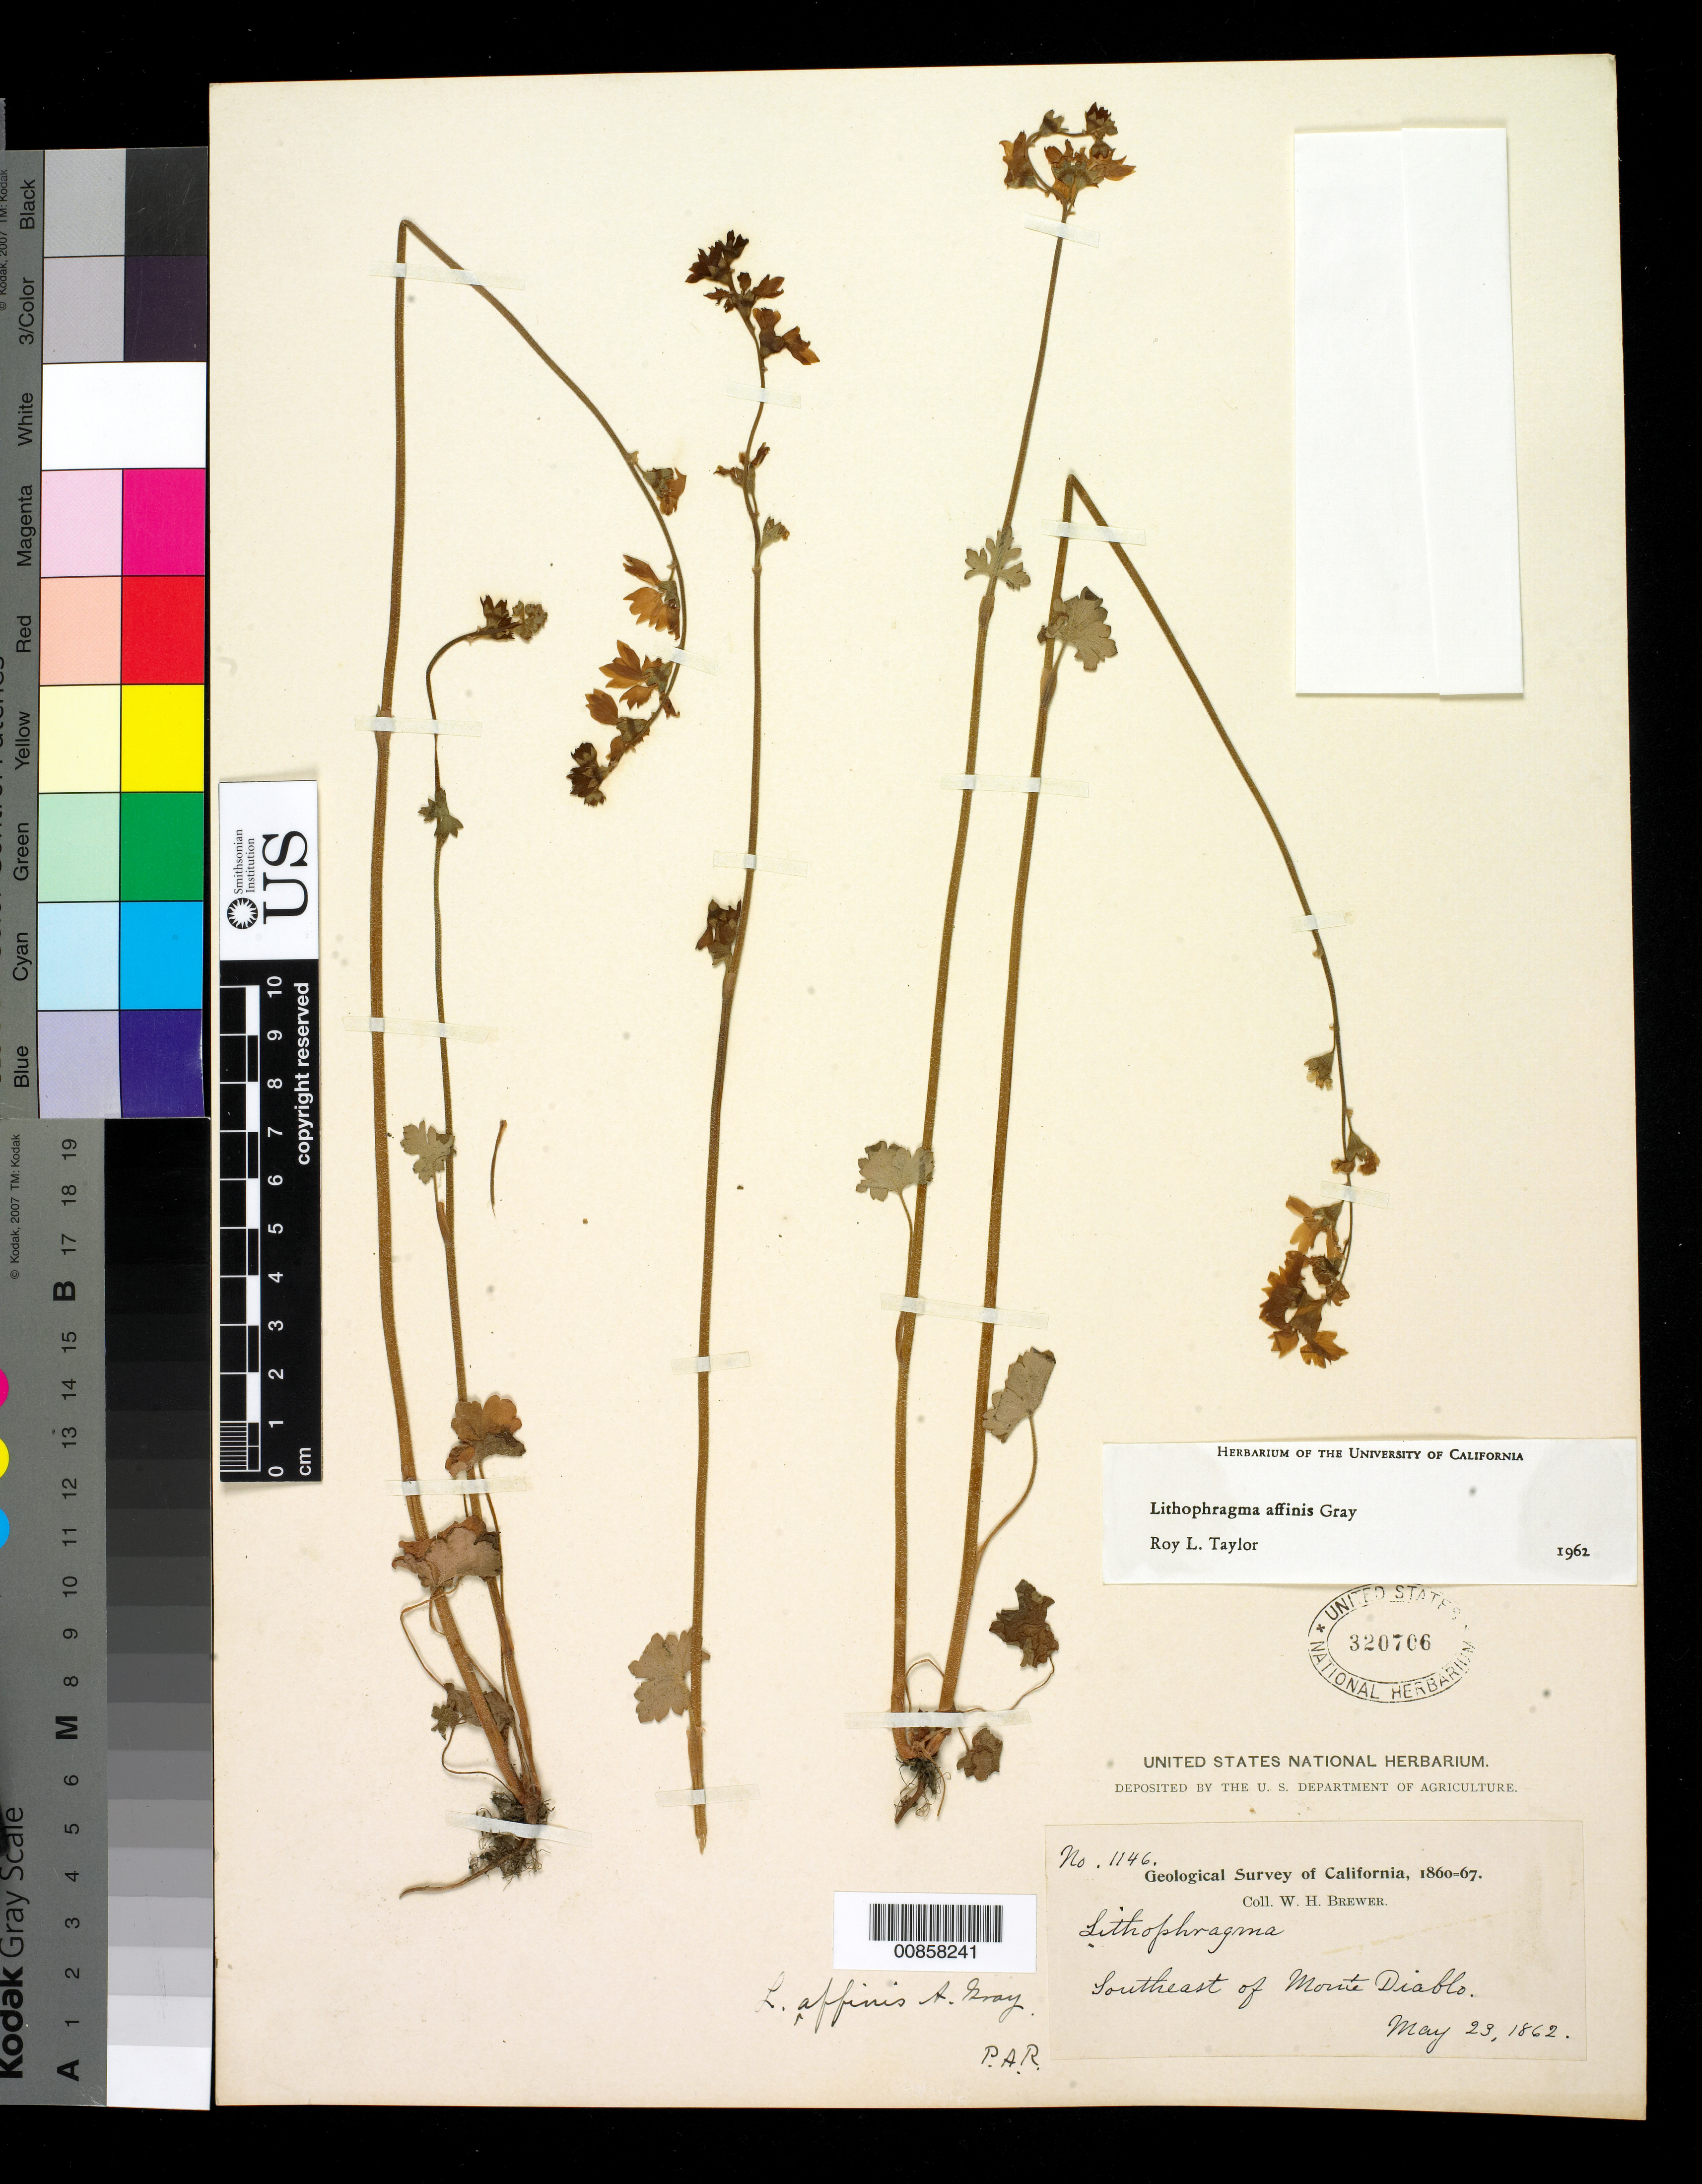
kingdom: Plantae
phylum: Tracheophyta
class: Magnoliopsida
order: Saxifragales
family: Saxifragaceae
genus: Lithophragma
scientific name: Lithophragma affine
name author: A. Gray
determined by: Taylor, R. L.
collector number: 1146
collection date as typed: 23 May 1862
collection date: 1862-05-23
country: United States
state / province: California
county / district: Contra Costa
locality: Southeast of Monte Diablo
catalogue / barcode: US 320706